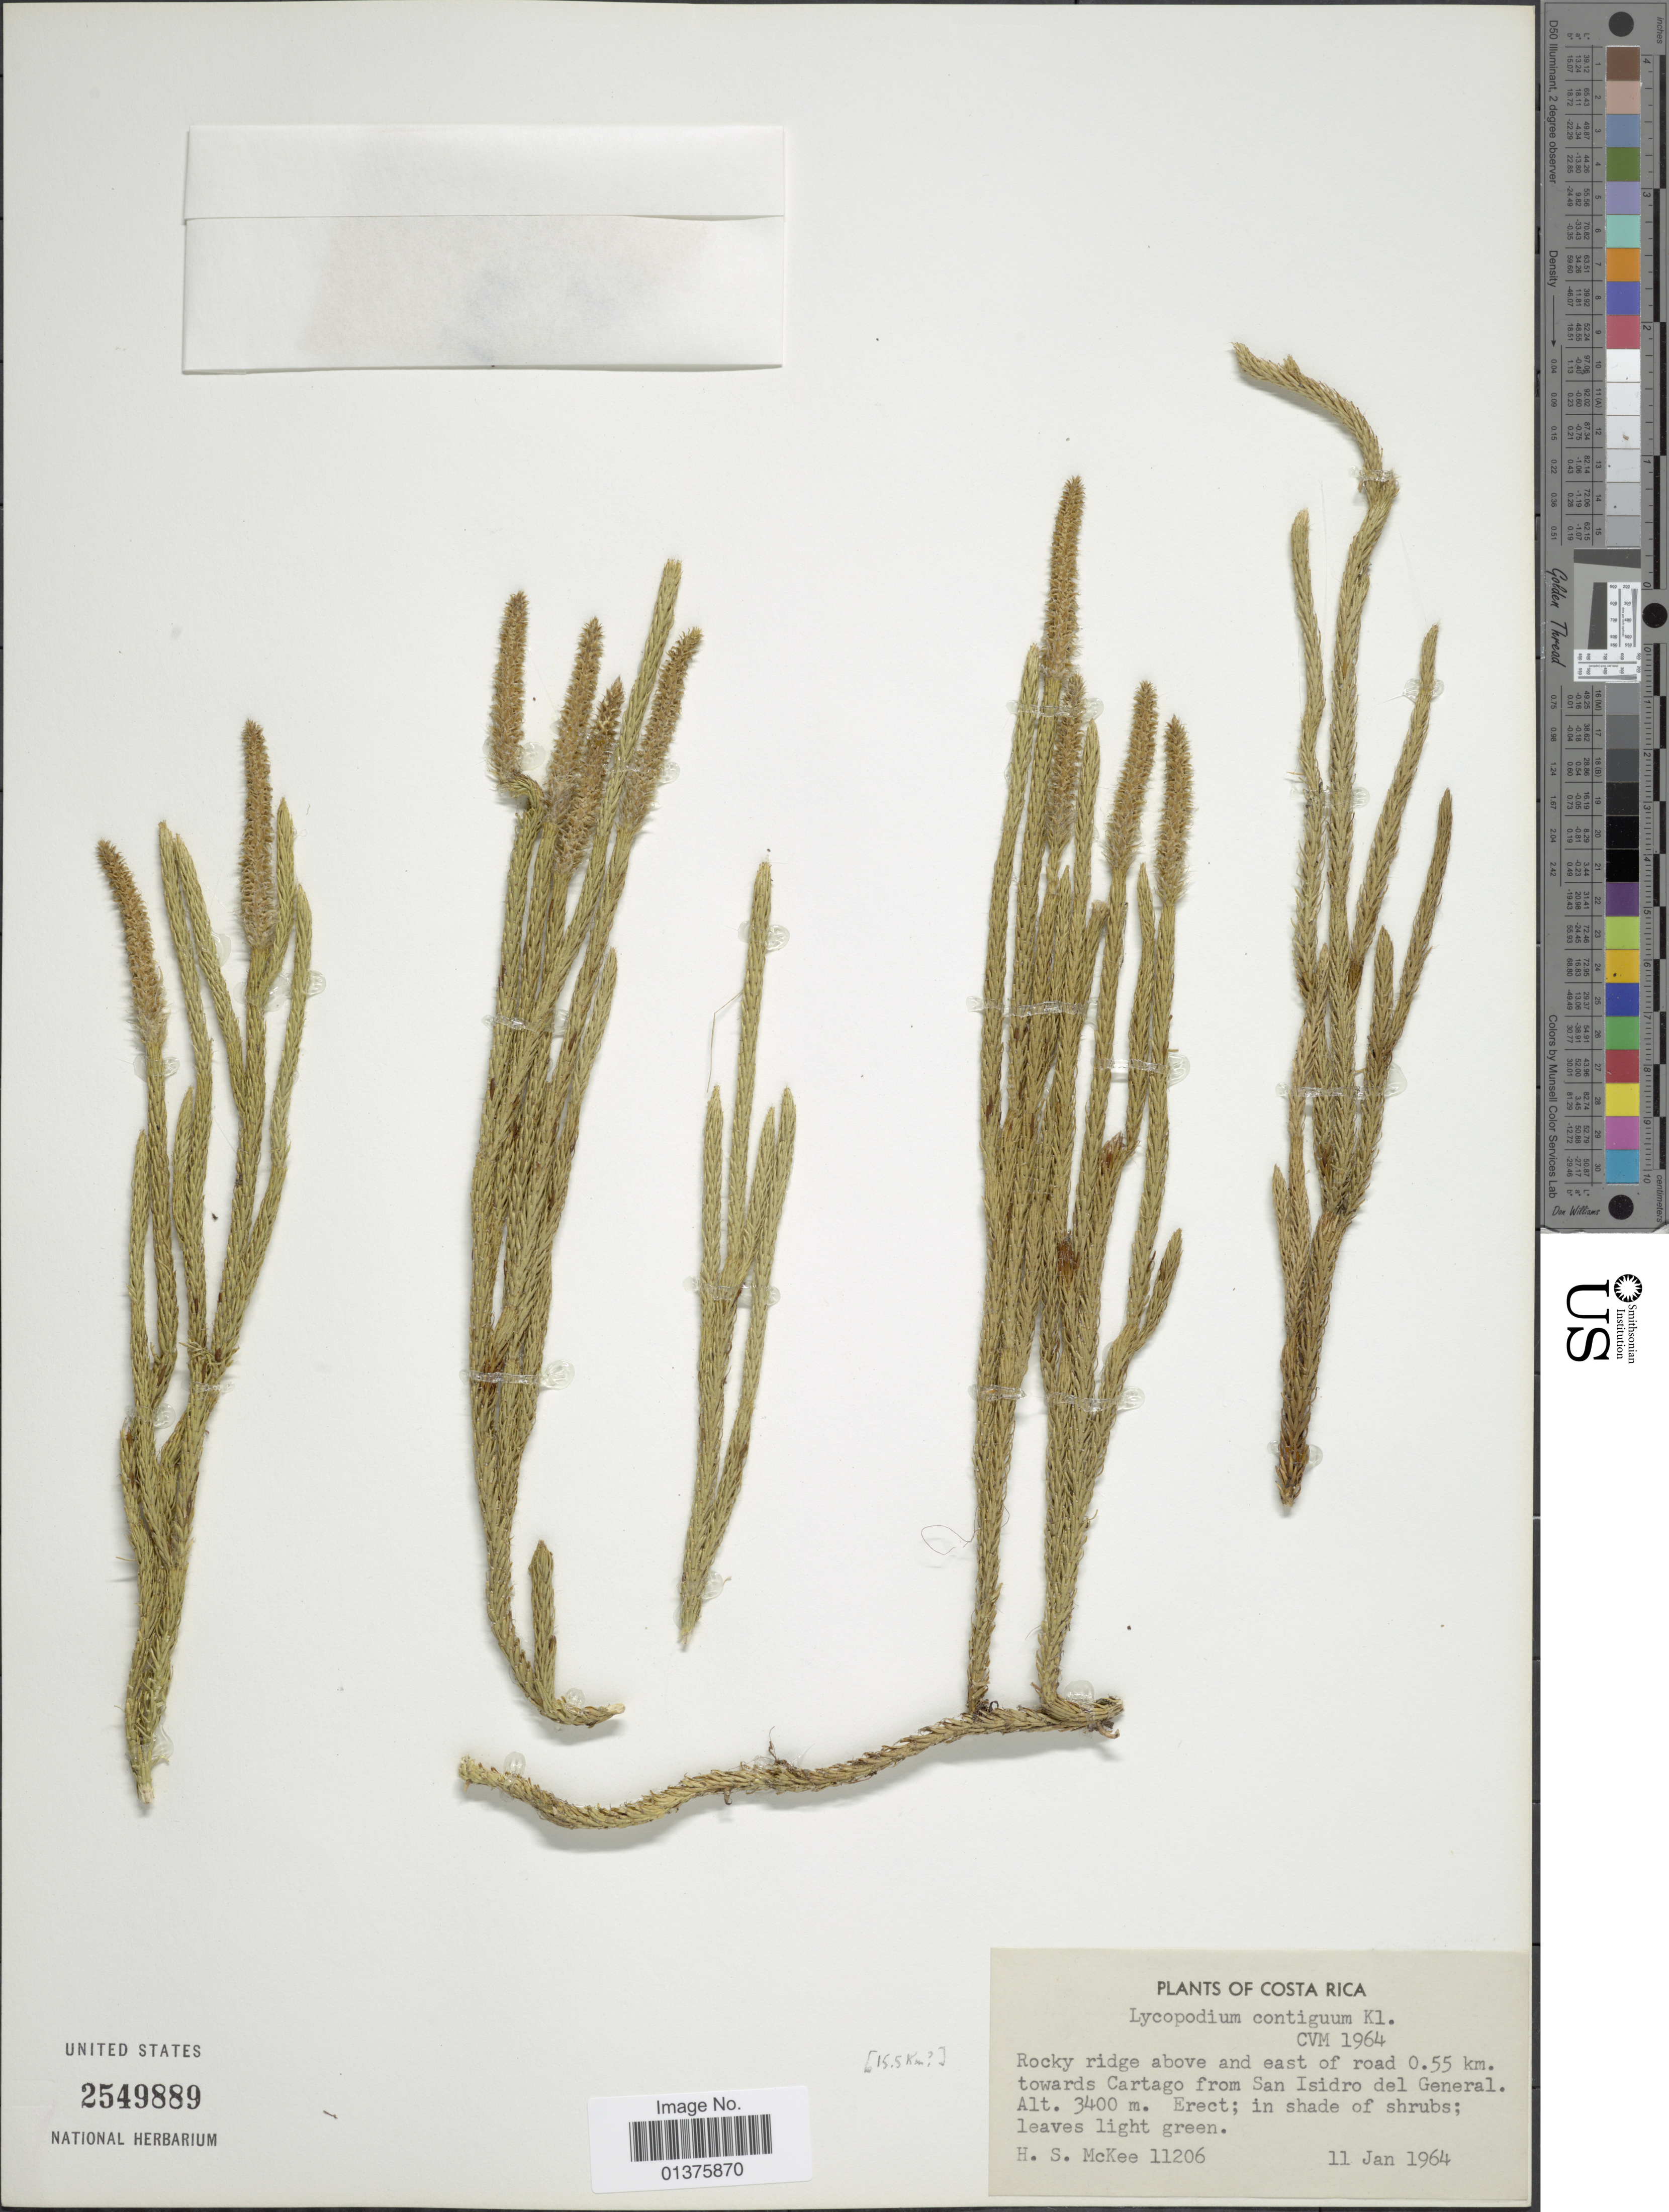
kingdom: Plantae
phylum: Tracheophyta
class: Lycopodiopsida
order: Lycopodiales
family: Lycopodiaceae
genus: Lycopodium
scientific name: Lycopodium clavatum subsp. contiguum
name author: (Klotzsch) B. Øllg.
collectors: H. S. McKee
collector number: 11206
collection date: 1964-01-11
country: Costa Rica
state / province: Cartago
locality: Rocky ridge above and east of road 0.55km towards Cartago from San Isidro del General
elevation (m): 3400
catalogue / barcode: US 2549889